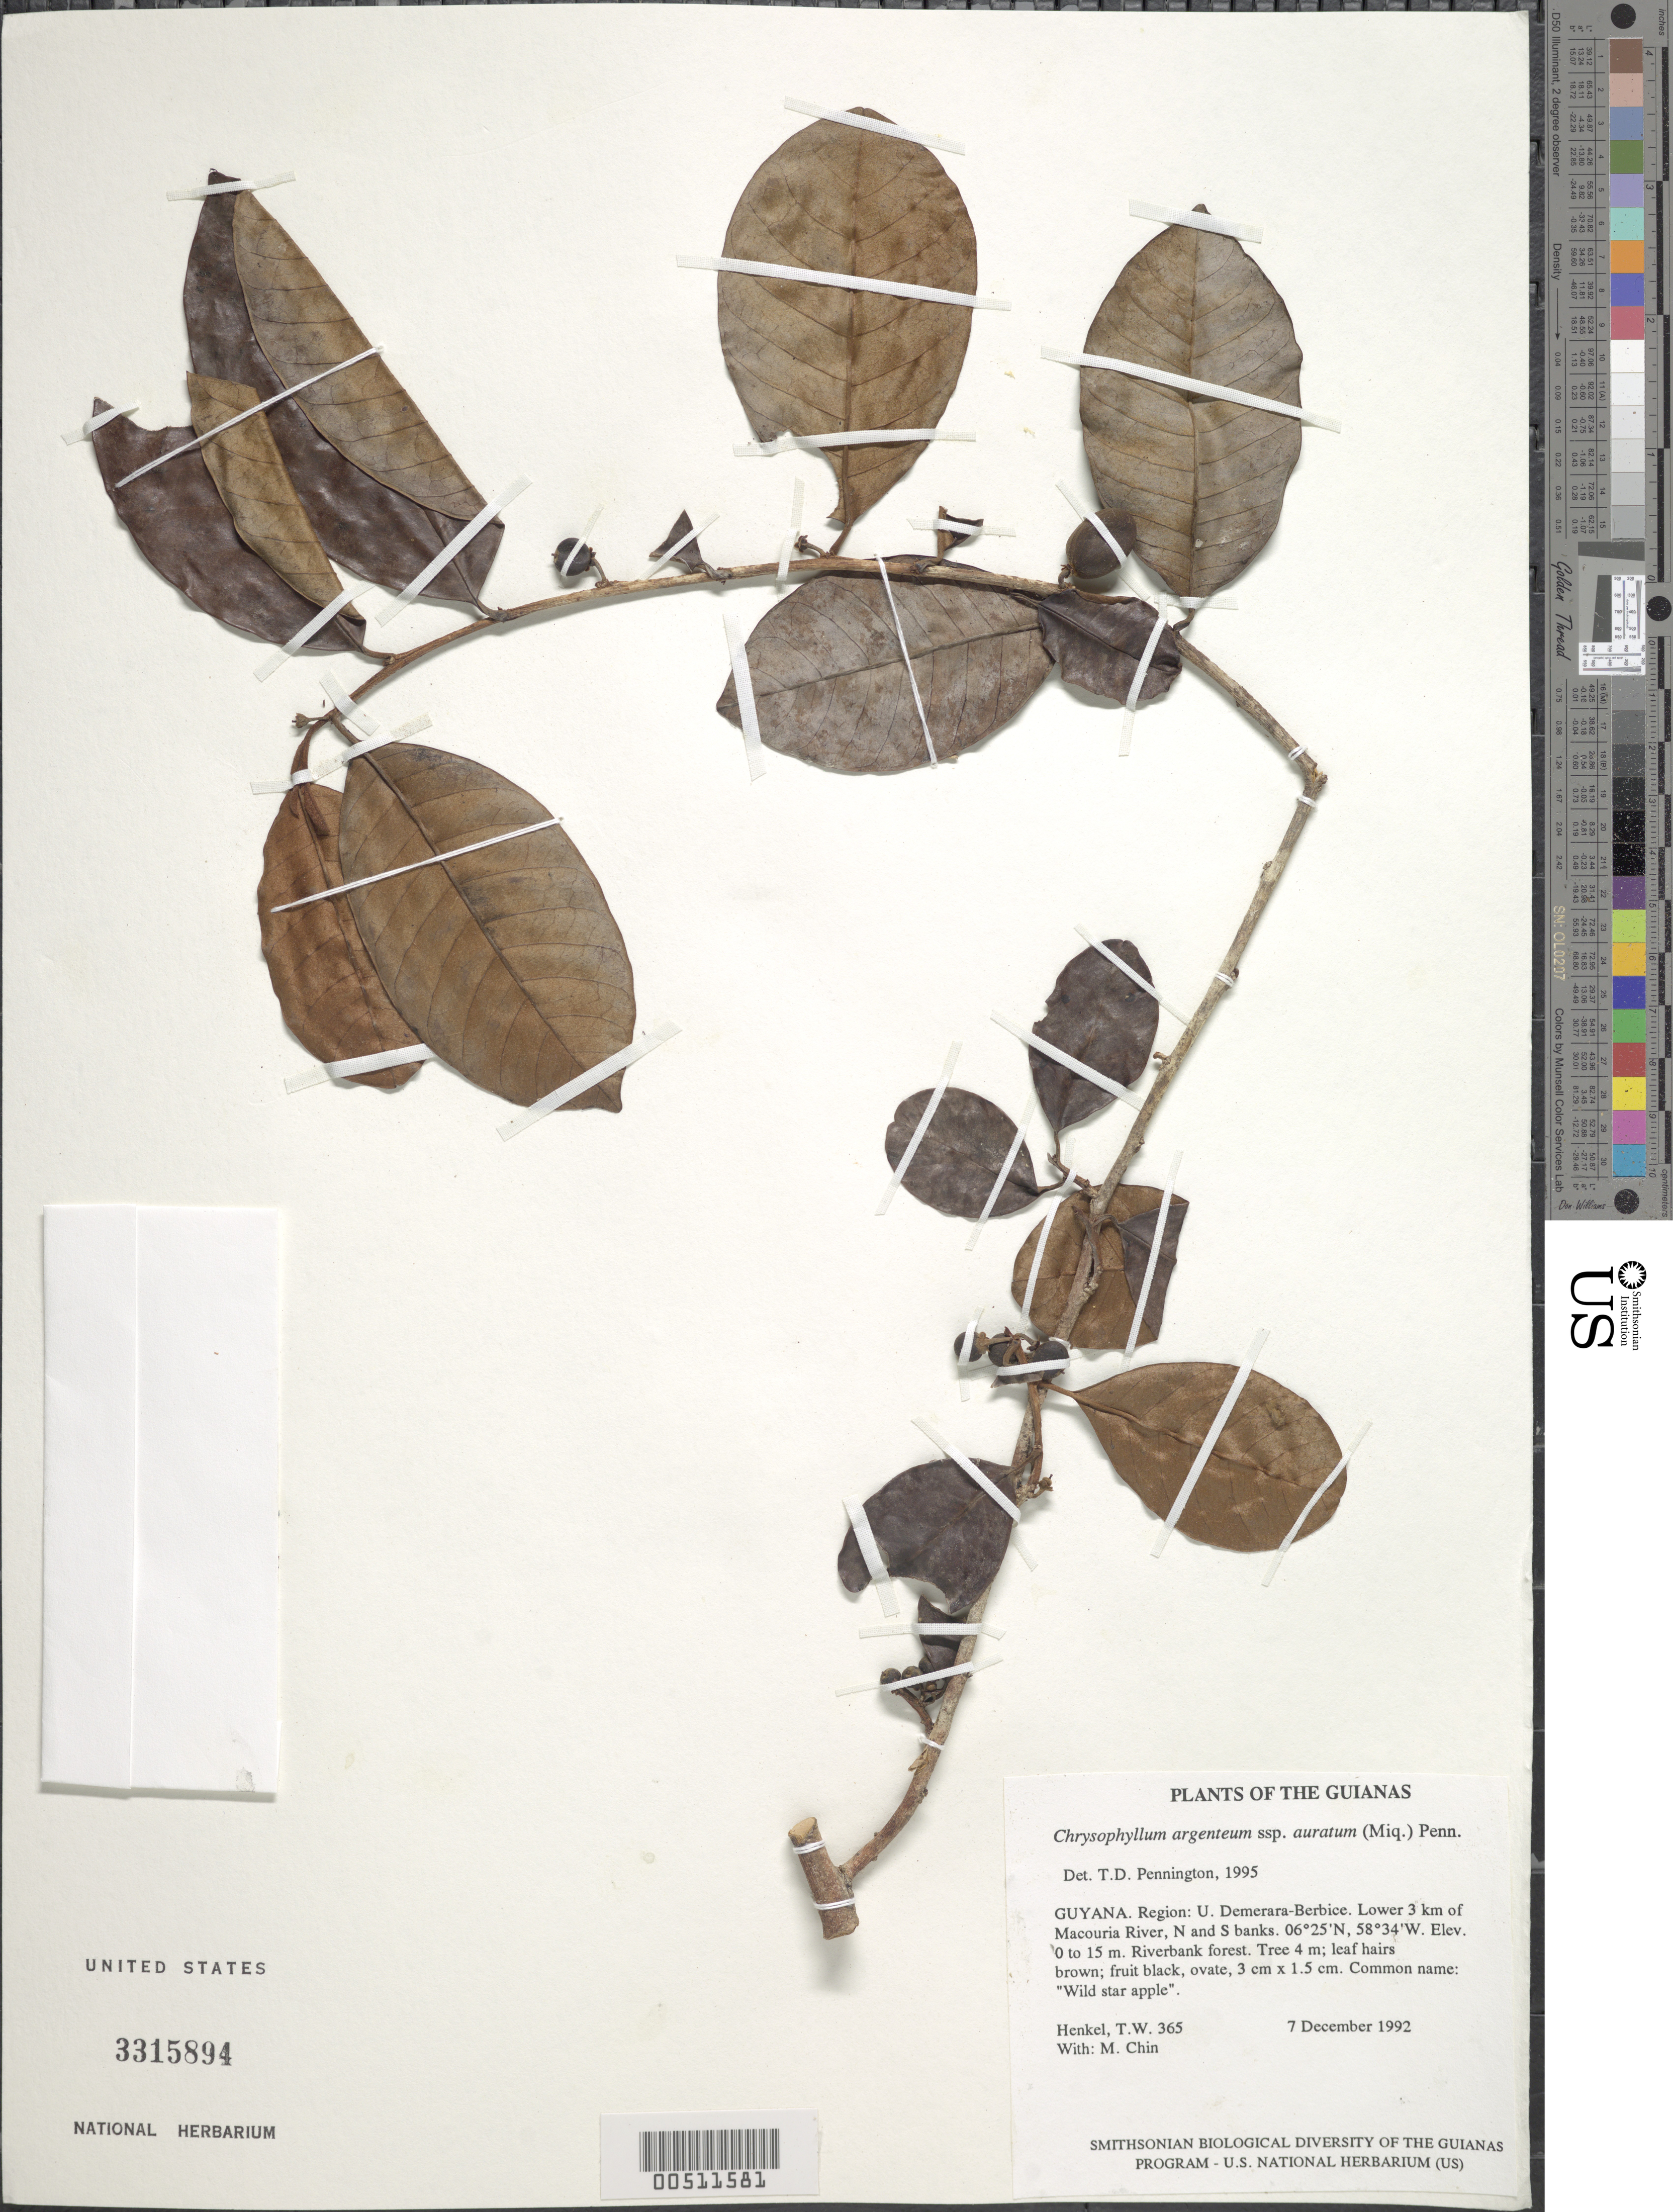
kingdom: Plantae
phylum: Tracheophyta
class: Magnoliopsida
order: Ericales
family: Sapotaceae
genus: Chrysophyllum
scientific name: Chrysophyllum argenteum subsp. auratum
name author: (Miq.) T.D. Penn.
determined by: Pennington, T. D., (K)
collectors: T. Henkel & M. Chin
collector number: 365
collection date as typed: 7 December 1992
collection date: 1992-12-07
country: Guyana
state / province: U. Demerara-Berbice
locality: Lower 3 km of Macouria River, N and S banks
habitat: Riverbank forest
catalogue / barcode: US 3315894